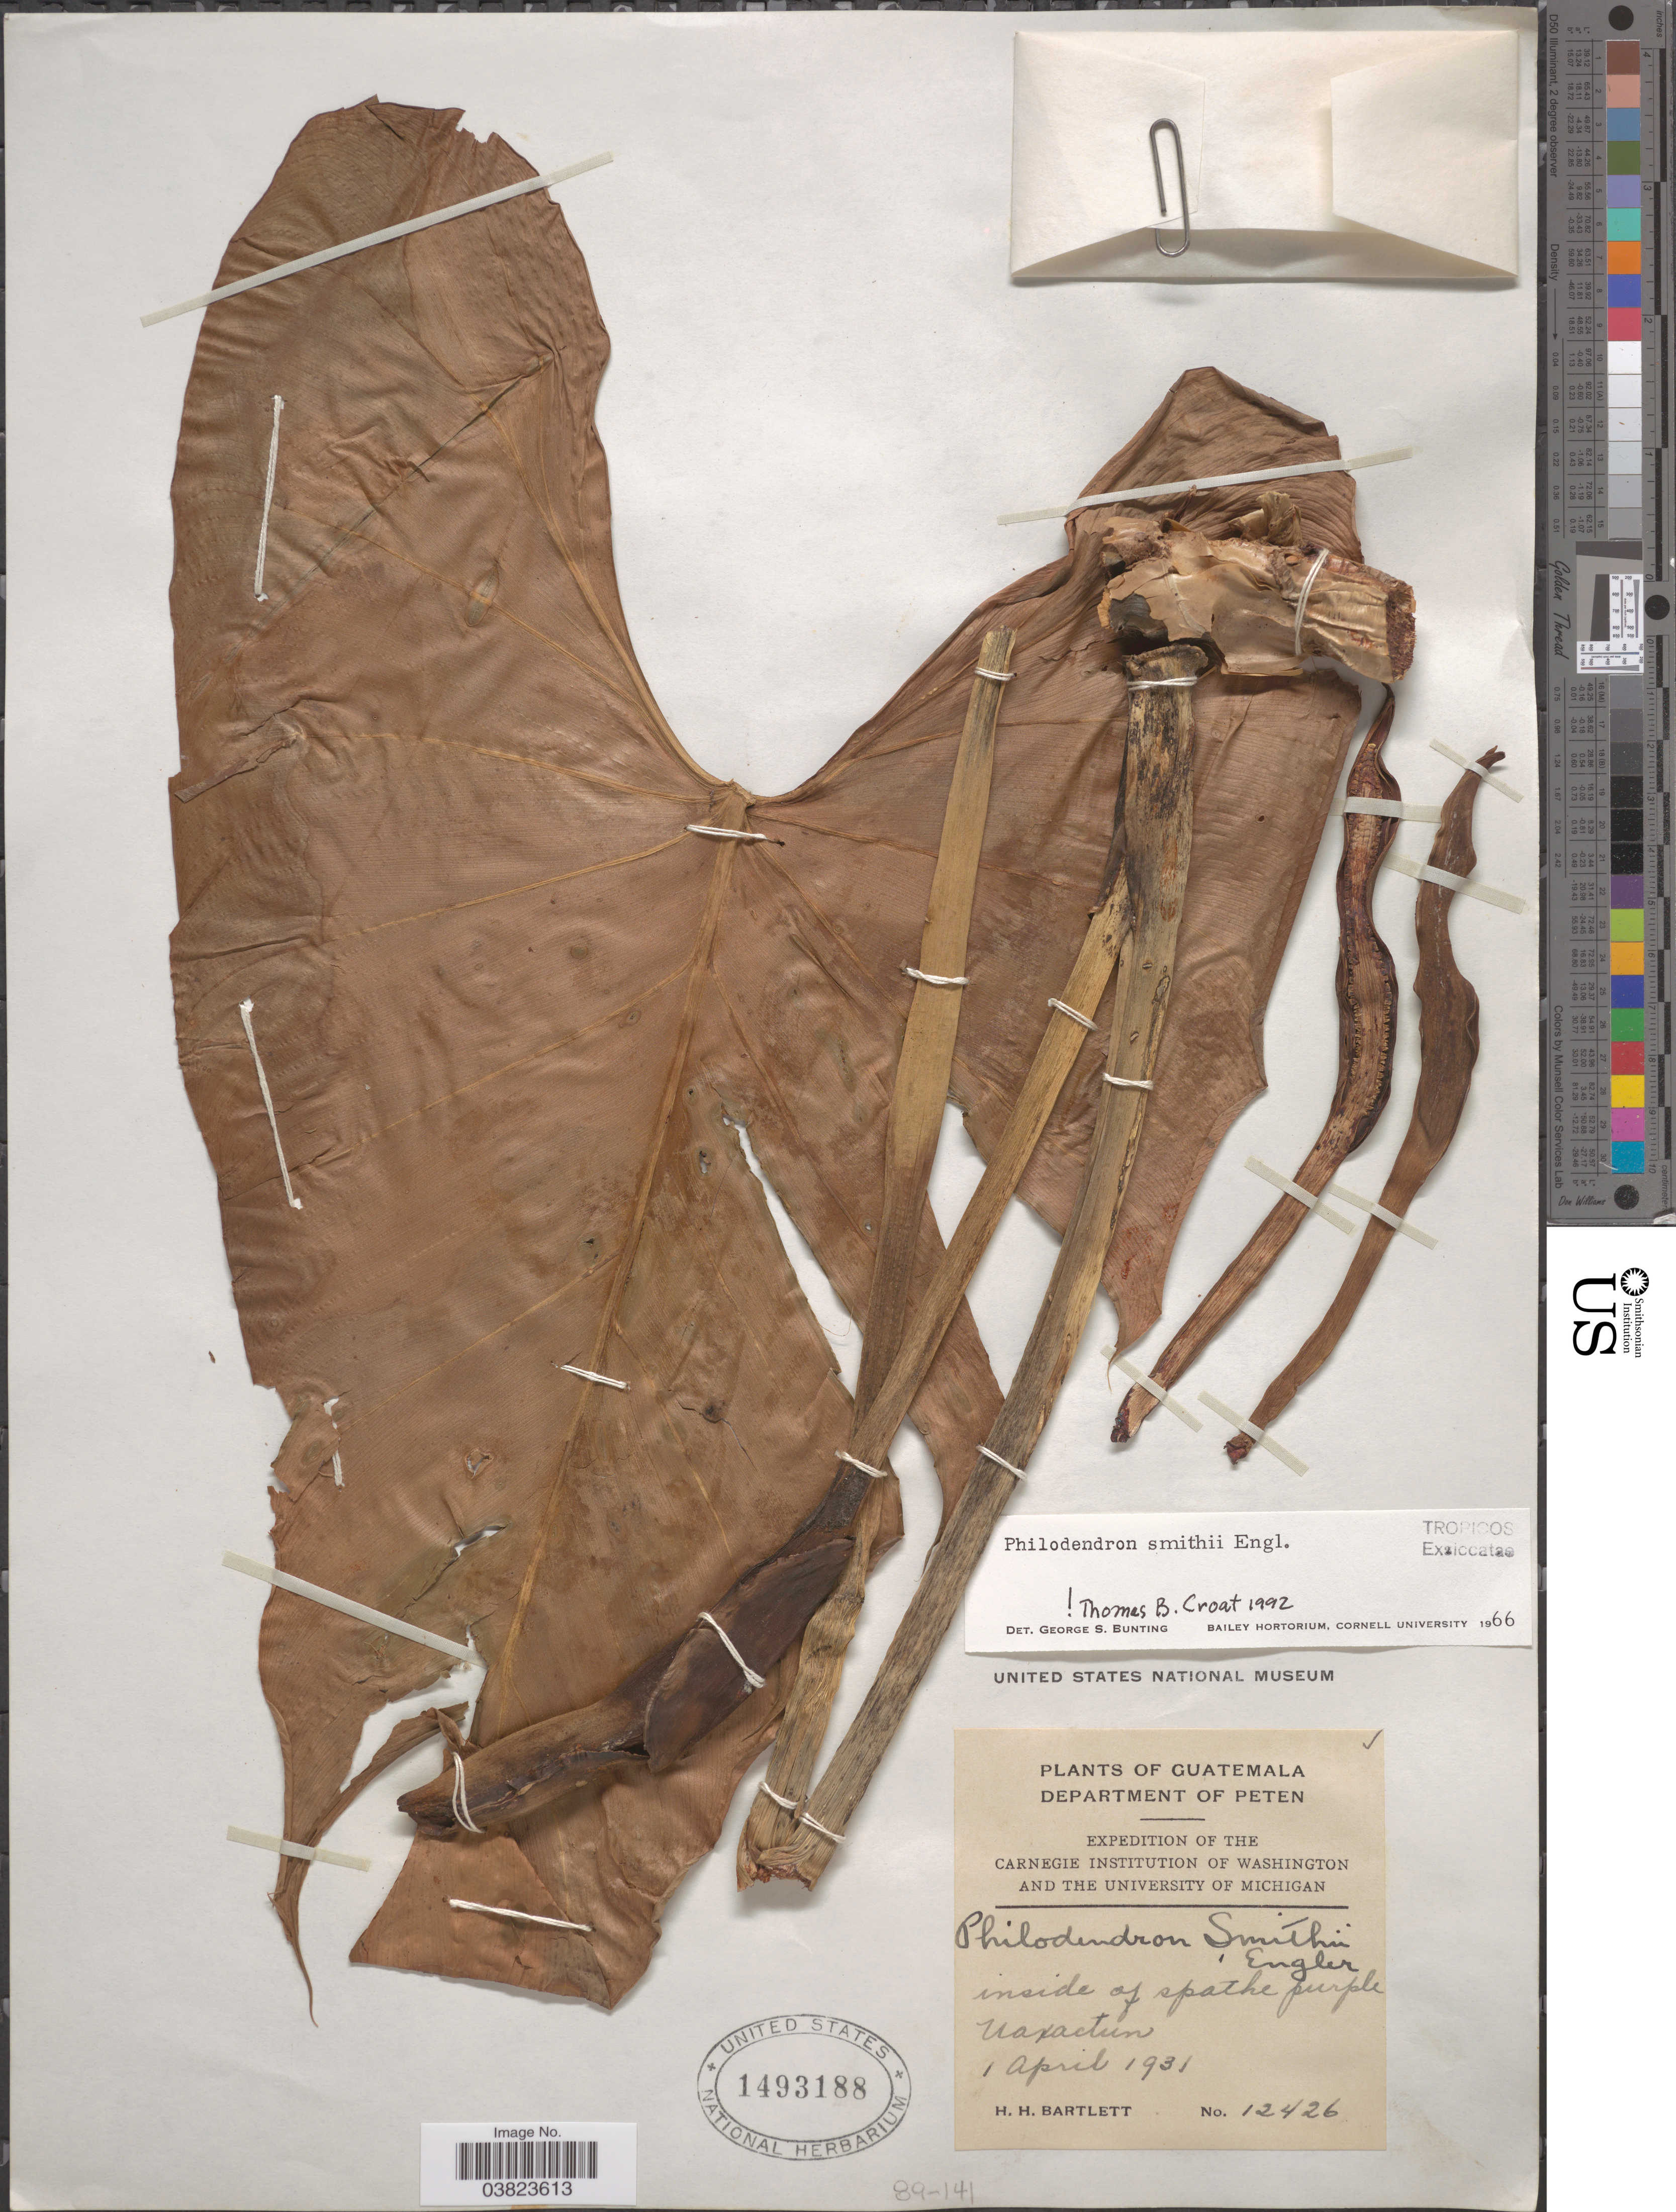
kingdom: Plantae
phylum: Tracheophyta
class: Liliopsida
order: Alismatales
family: Araceae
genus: Philodendron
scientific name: Philodendron smithii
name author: Engl.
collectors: H. H. Bartlett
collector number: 12426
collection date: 1931-04-01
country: Guatemala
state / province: El Peten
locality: Department of Peten. Uaxactun.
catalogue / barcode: US 1493188